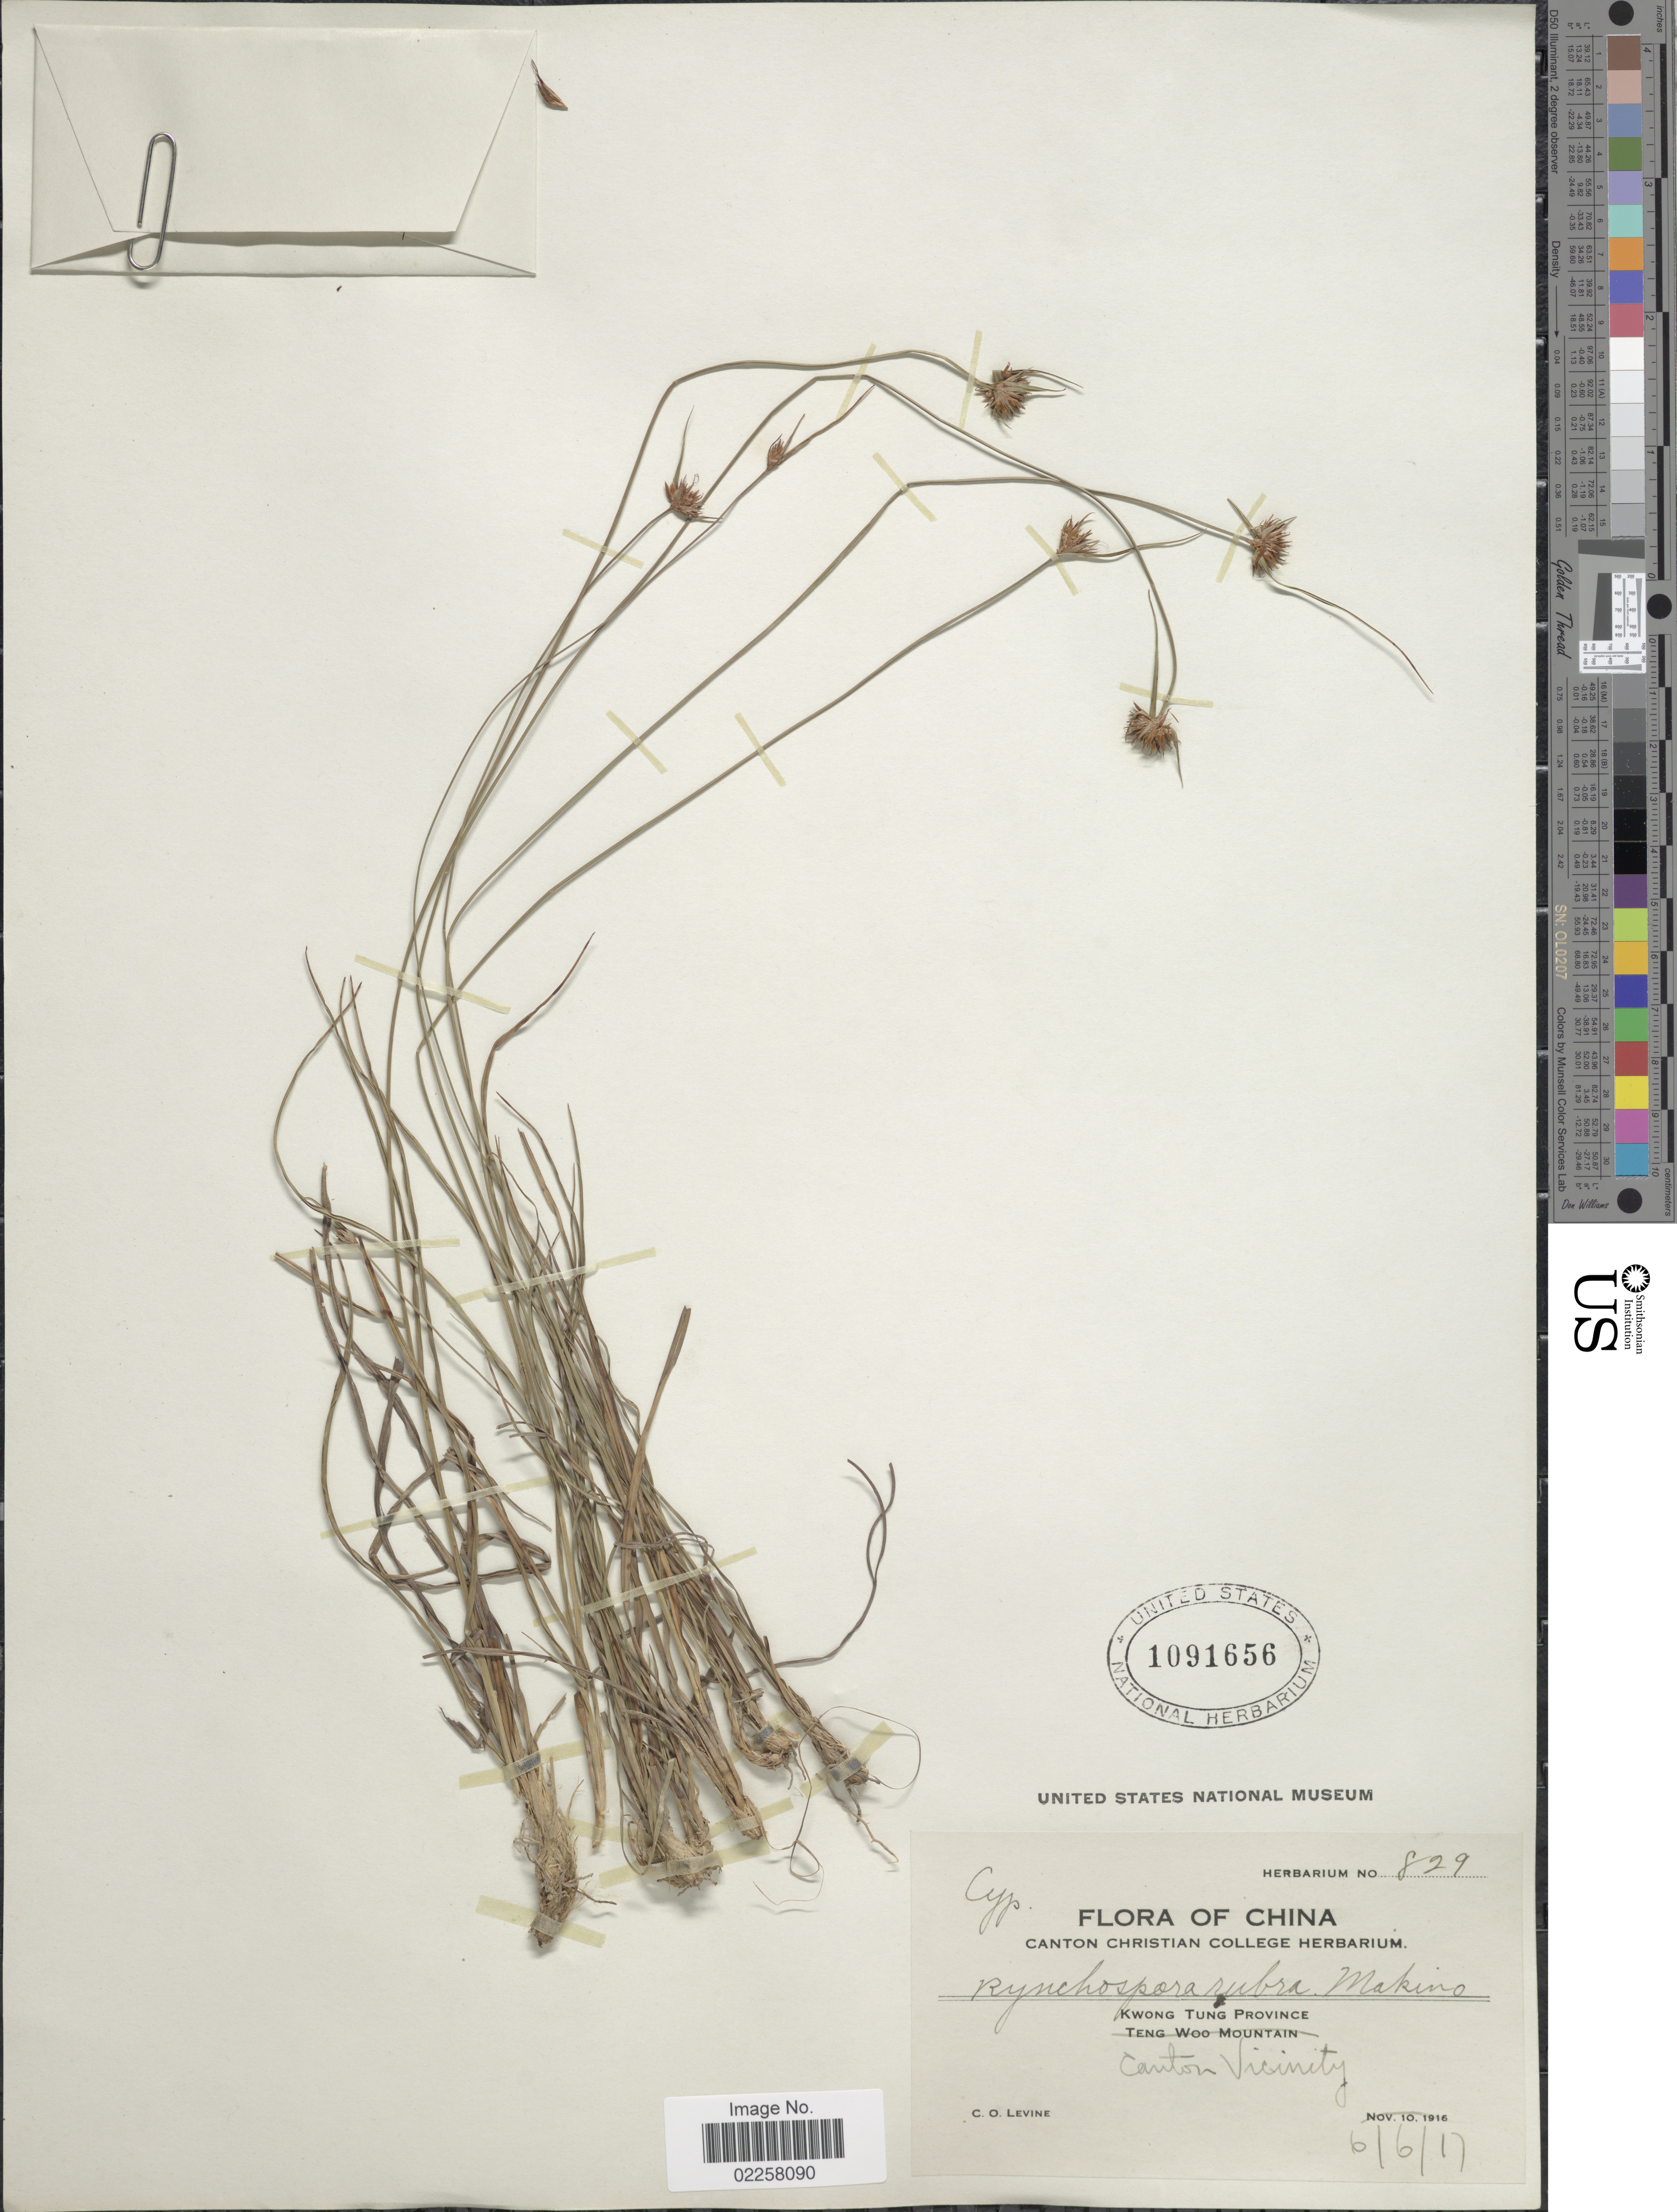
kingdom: Plantae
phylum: Tracheophyta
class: Liliopsida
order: Poales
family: Cyperaceae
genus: Rhynchospora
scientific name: Rhynchospora rubra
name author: (Lour.) Makino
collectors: C. O. Levine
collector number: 829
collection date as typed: Transcribed d/m/y: 6/6/17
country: China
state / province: Guangdong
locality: Kwong Tung Province. Canton Vicinity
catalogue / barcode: US 1091656